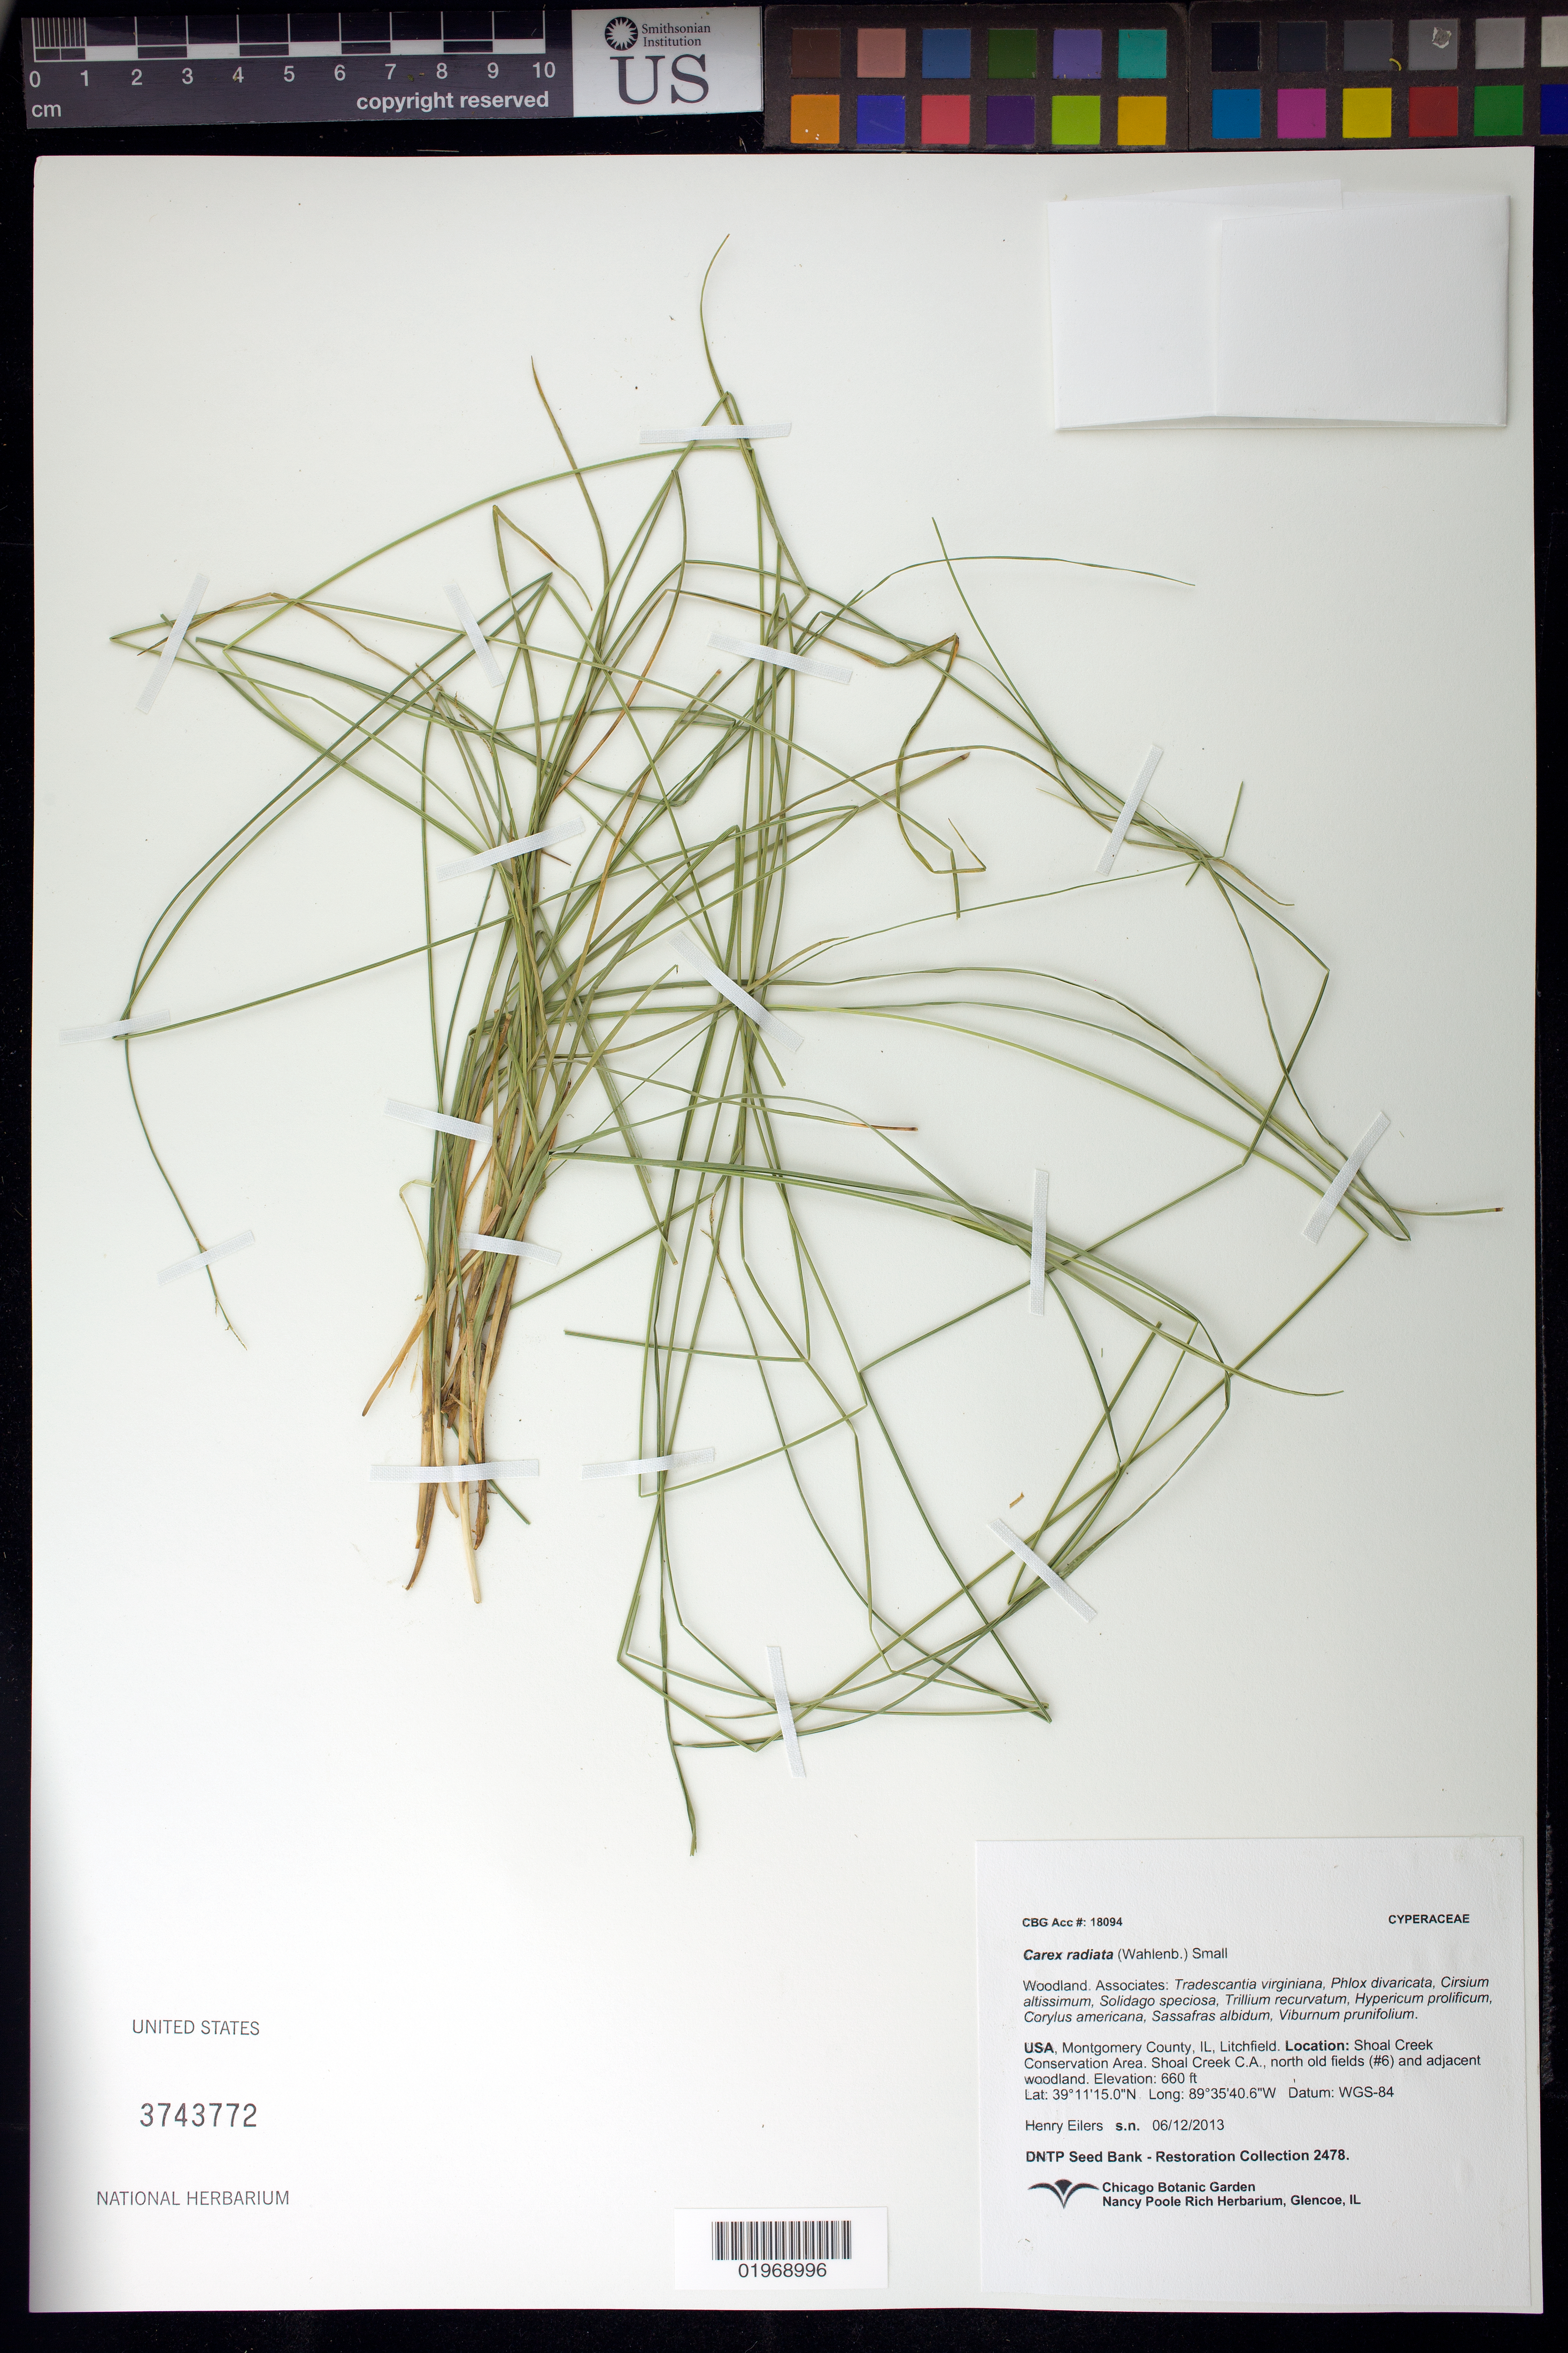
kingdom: Plantae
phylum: Tracheophyta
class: Liliopsida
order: Poales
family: Cyperaceae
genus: Carex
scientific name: Carex radiata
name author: (Wahlenb.) Small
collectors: H. Eilers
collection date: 2013-06-12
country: United States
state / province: Illinois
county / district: Montgomery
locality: Litchfield, Shoal Creek Conservation Area, North old fields # 6 and adjacent woodland.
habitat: Woodland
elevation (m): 201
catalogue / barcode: US 3743772